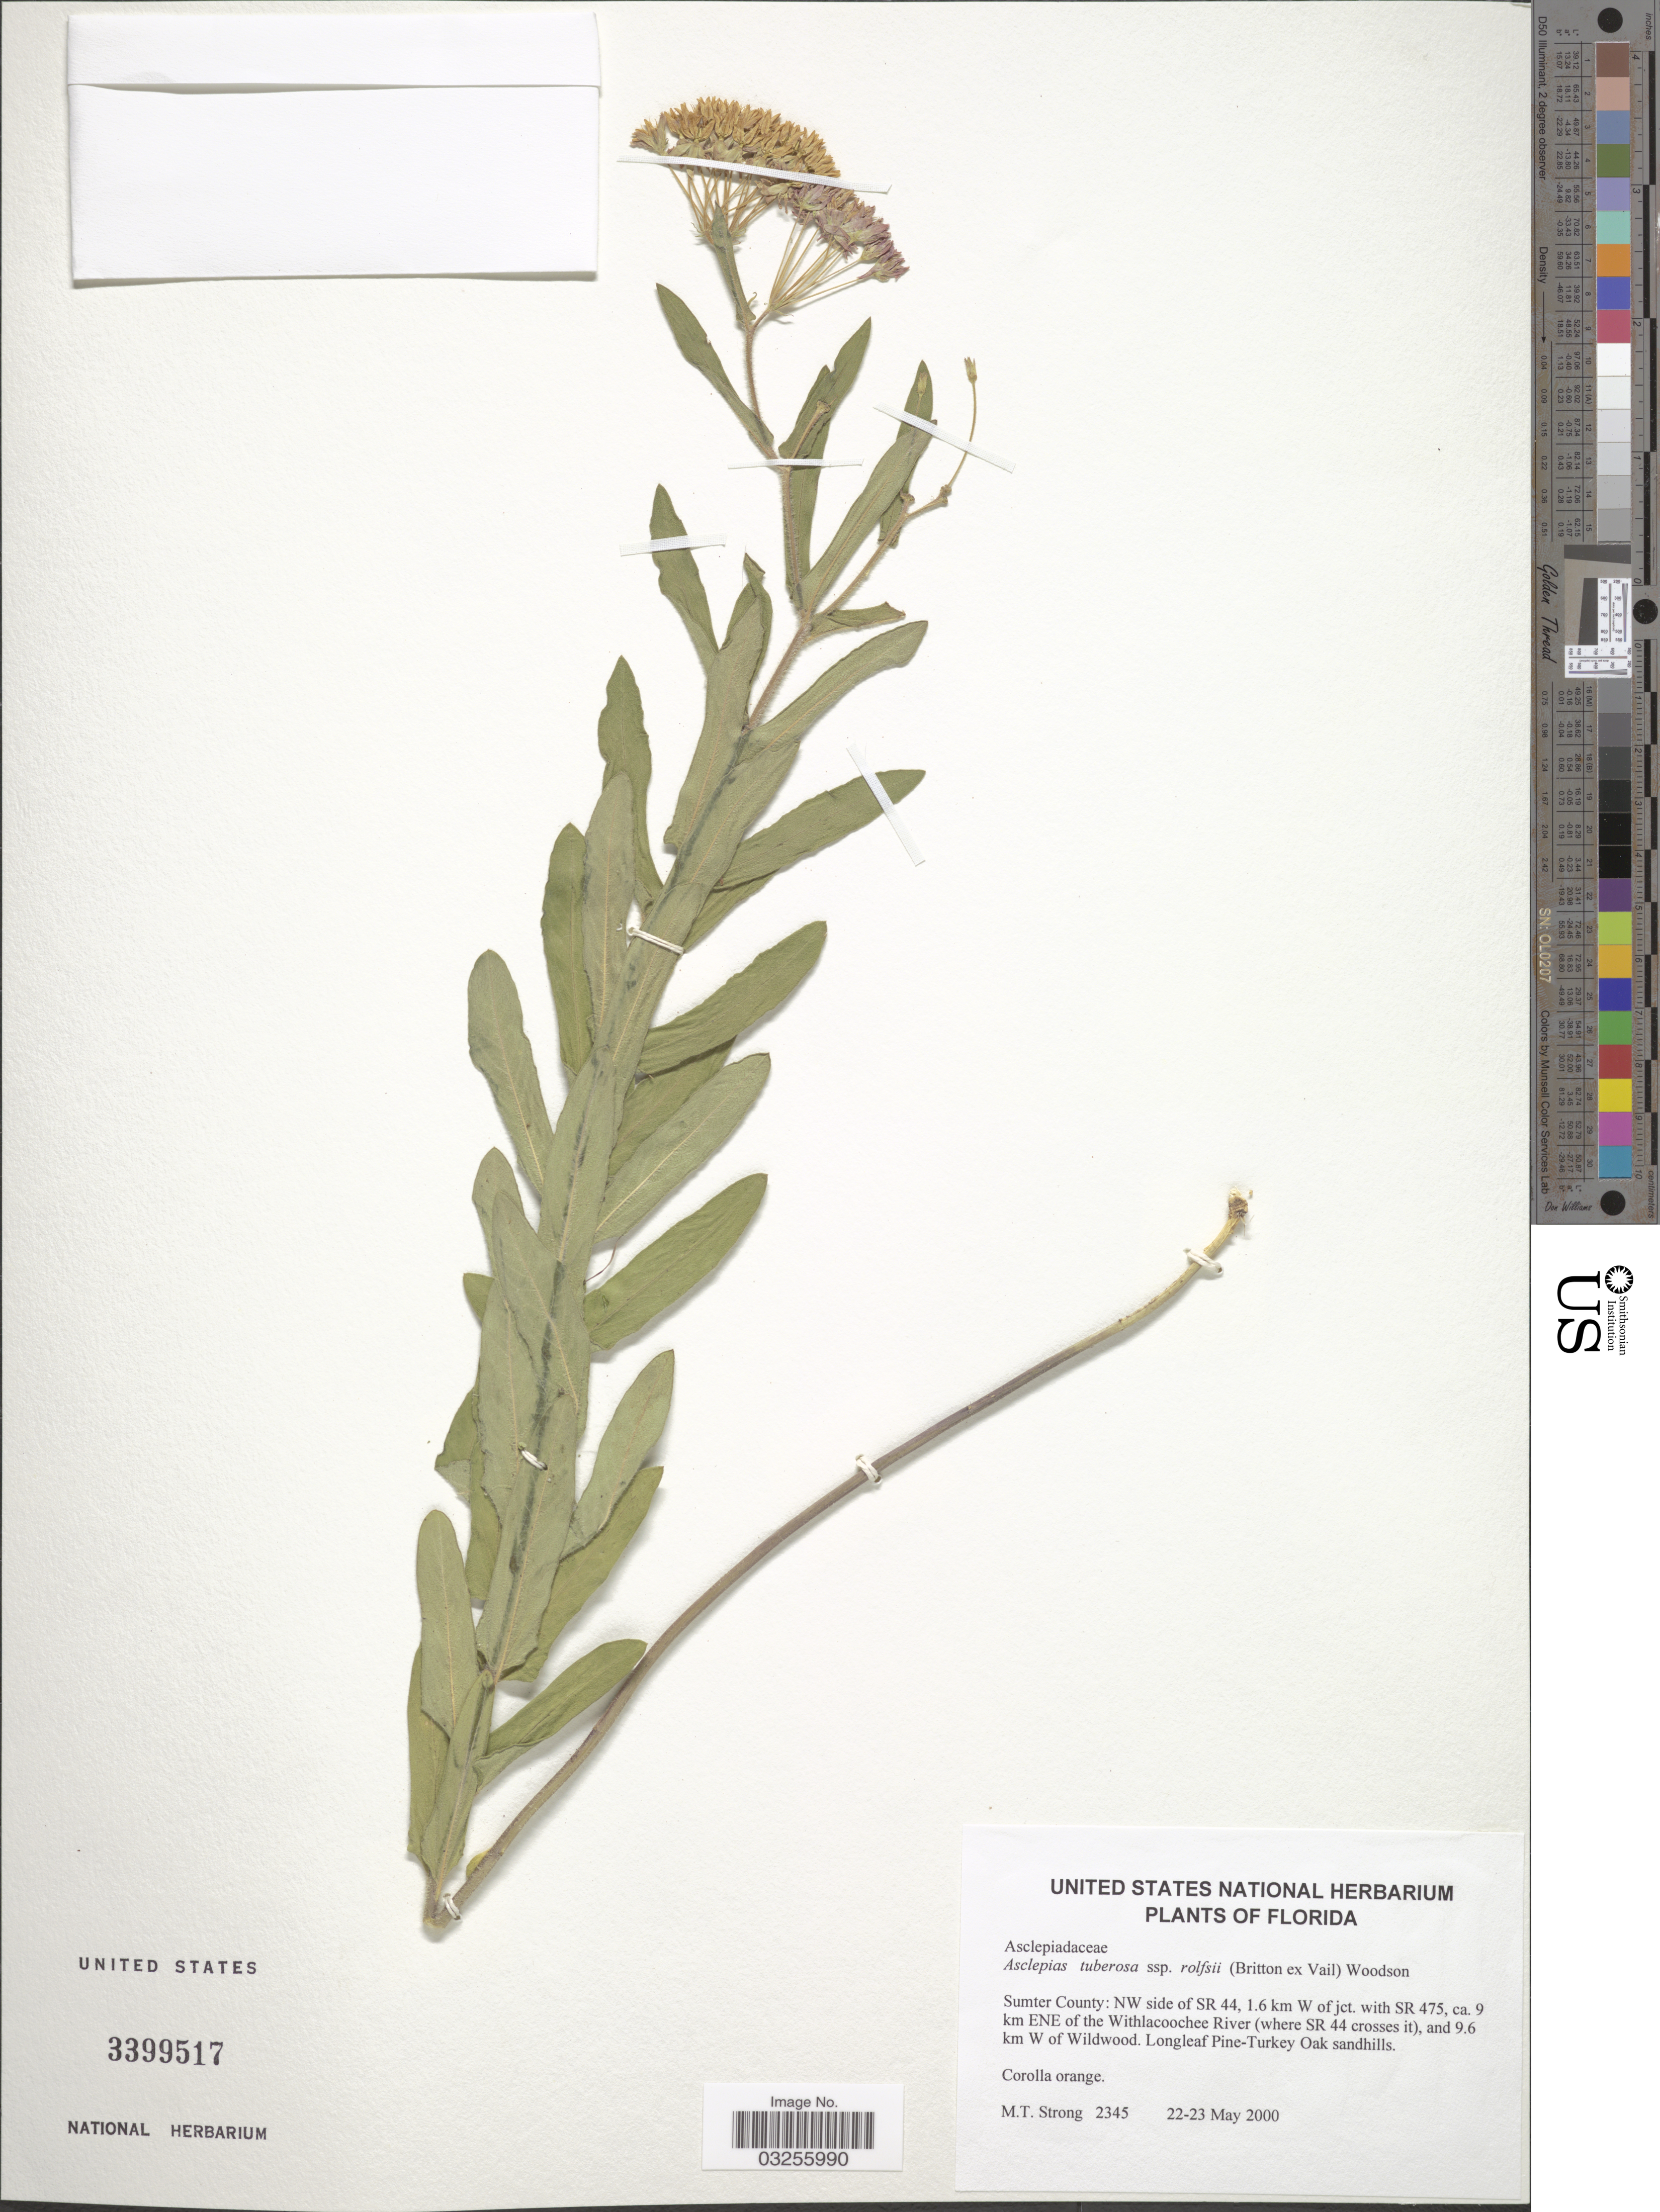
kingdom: Plantae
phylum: Tracheophyta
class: Magnoliopsida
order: Gentianales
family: Apocynaceae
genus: Asclepias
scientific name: Asclepias tuberosa var. rolfsii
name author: ( ex Vail) Shinners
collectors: M. T. Strong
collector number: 2345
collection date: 2000-05-22/2000-05-23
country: United States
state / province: Florida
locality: Sumter County: NW side of SR 44, 1.6 km W of jct. with SR 475, ca. 9 km ENE of the Withlacoochee River (where SR 44 crosses it), and 9.6 km W of Wildwood. Longleaf Pine-Turkey Oak sandhills.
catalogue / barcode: US 3399517